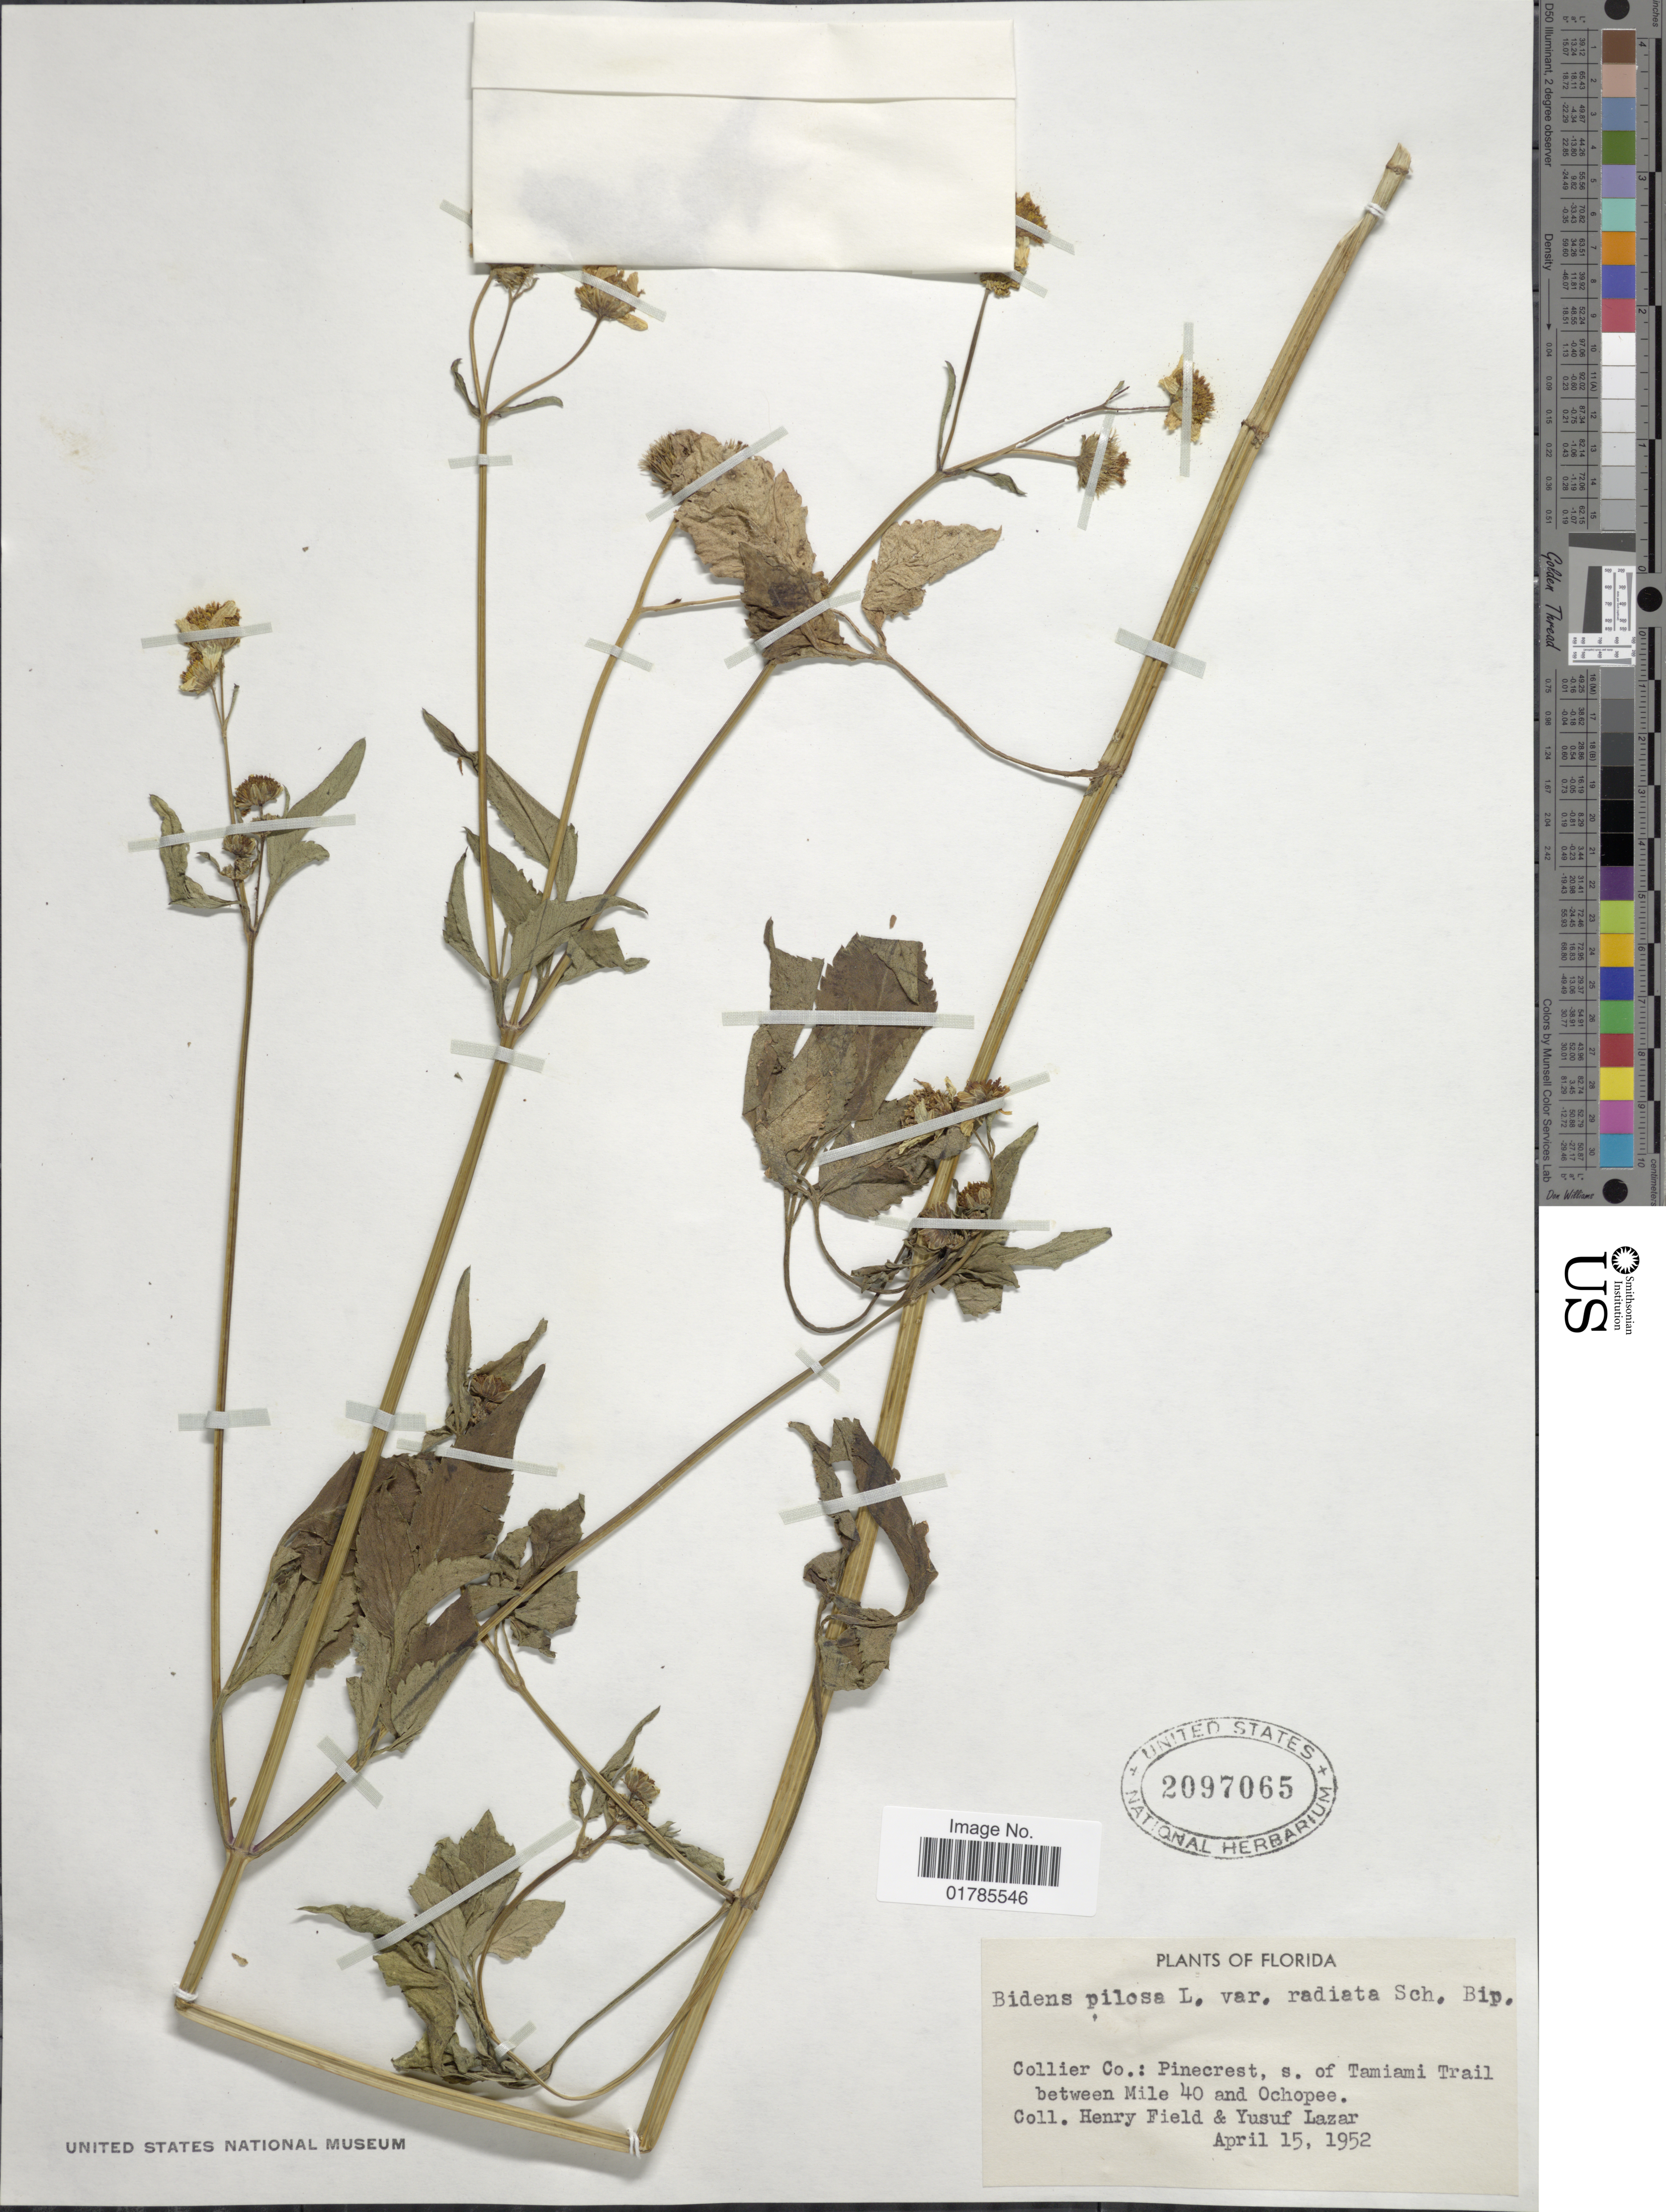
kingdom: Plantae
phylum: Tracheophyta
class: Magnoliopsida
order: Asterales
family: Asteraceae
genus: Bidens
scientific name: Bidens alba var. radiata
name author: (Sch. Bip.) R.E. Ballard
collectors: H. Field & Y. Lazar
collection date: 1952-04-15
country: United States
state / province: Florida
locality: Collier Co.: Pinecrest, s. of tamiami Trail between Mile 40 and Ochopee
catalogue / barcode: US 2097065